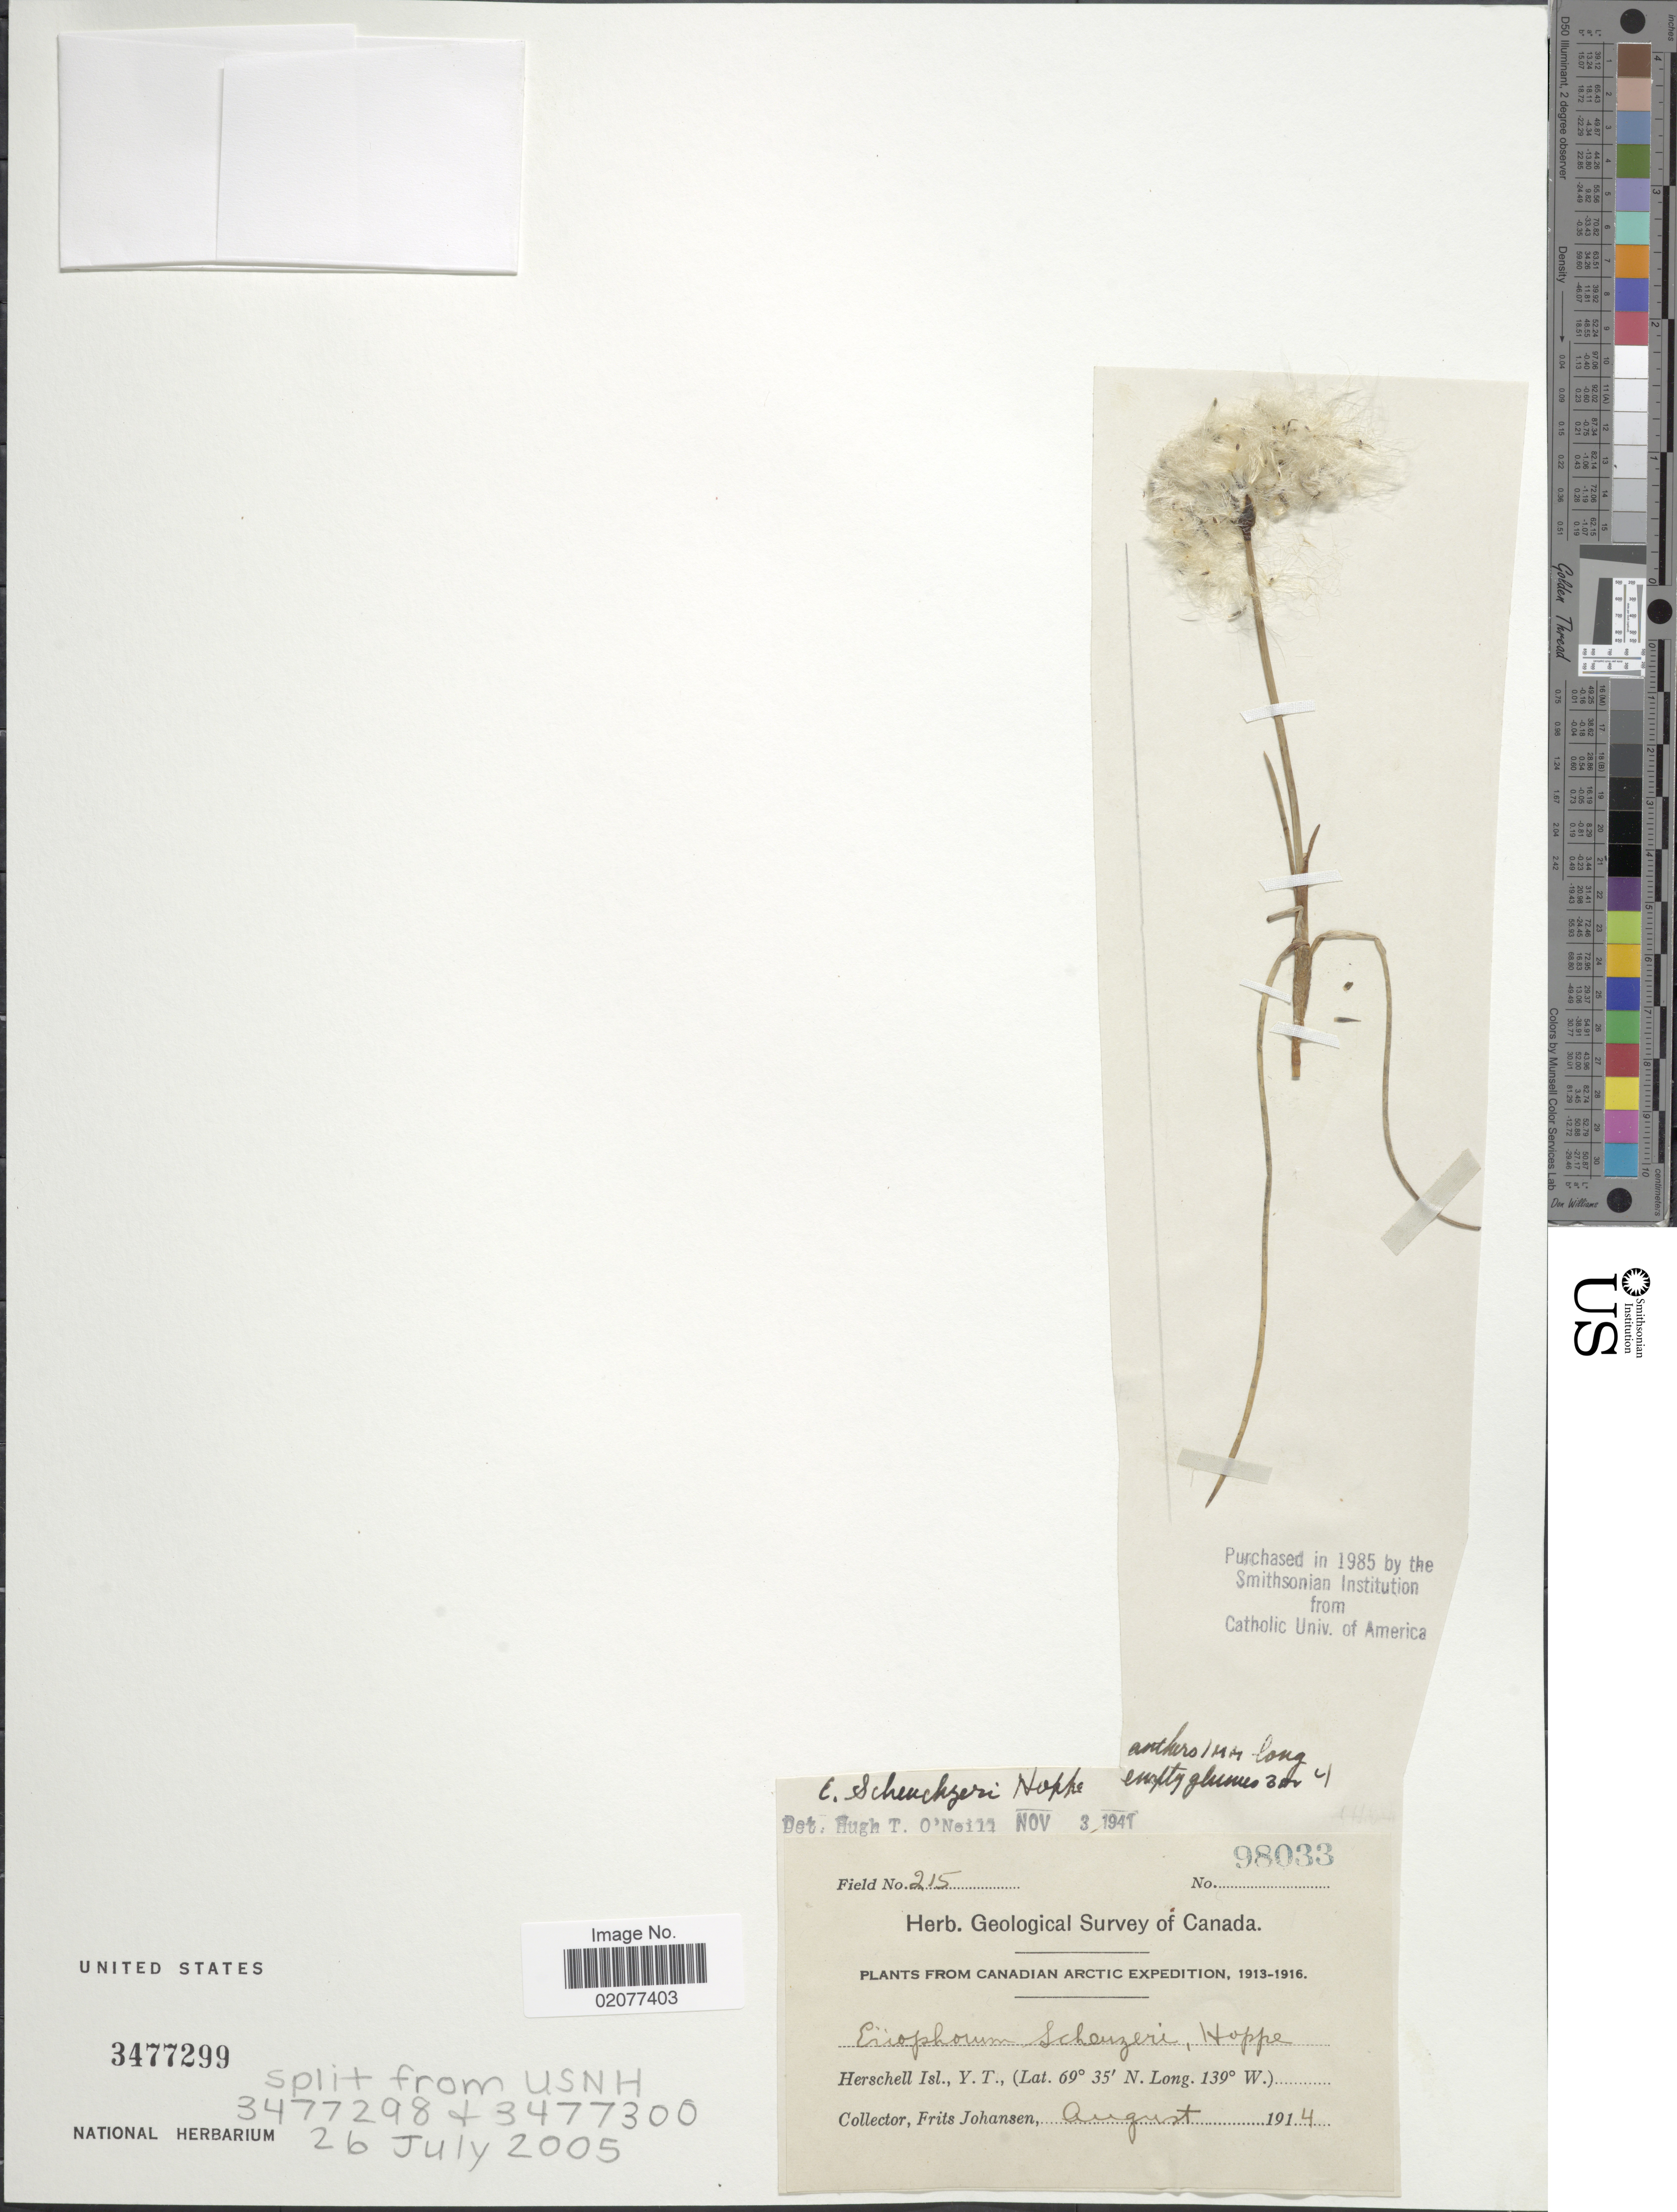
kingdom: Plantae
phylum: Tracheophyta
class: Liliopsida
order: Poales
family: Cyperaceae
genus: Eriophorum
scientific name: Eriophorum scheuchzeri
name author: Hoppe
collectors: F. Johansen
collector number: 98033/215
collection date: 1914-08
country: Canada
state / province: Yukon Territory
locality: Canadian Arctic. Hershell Isl., Y.T.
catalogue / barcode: US 3477299